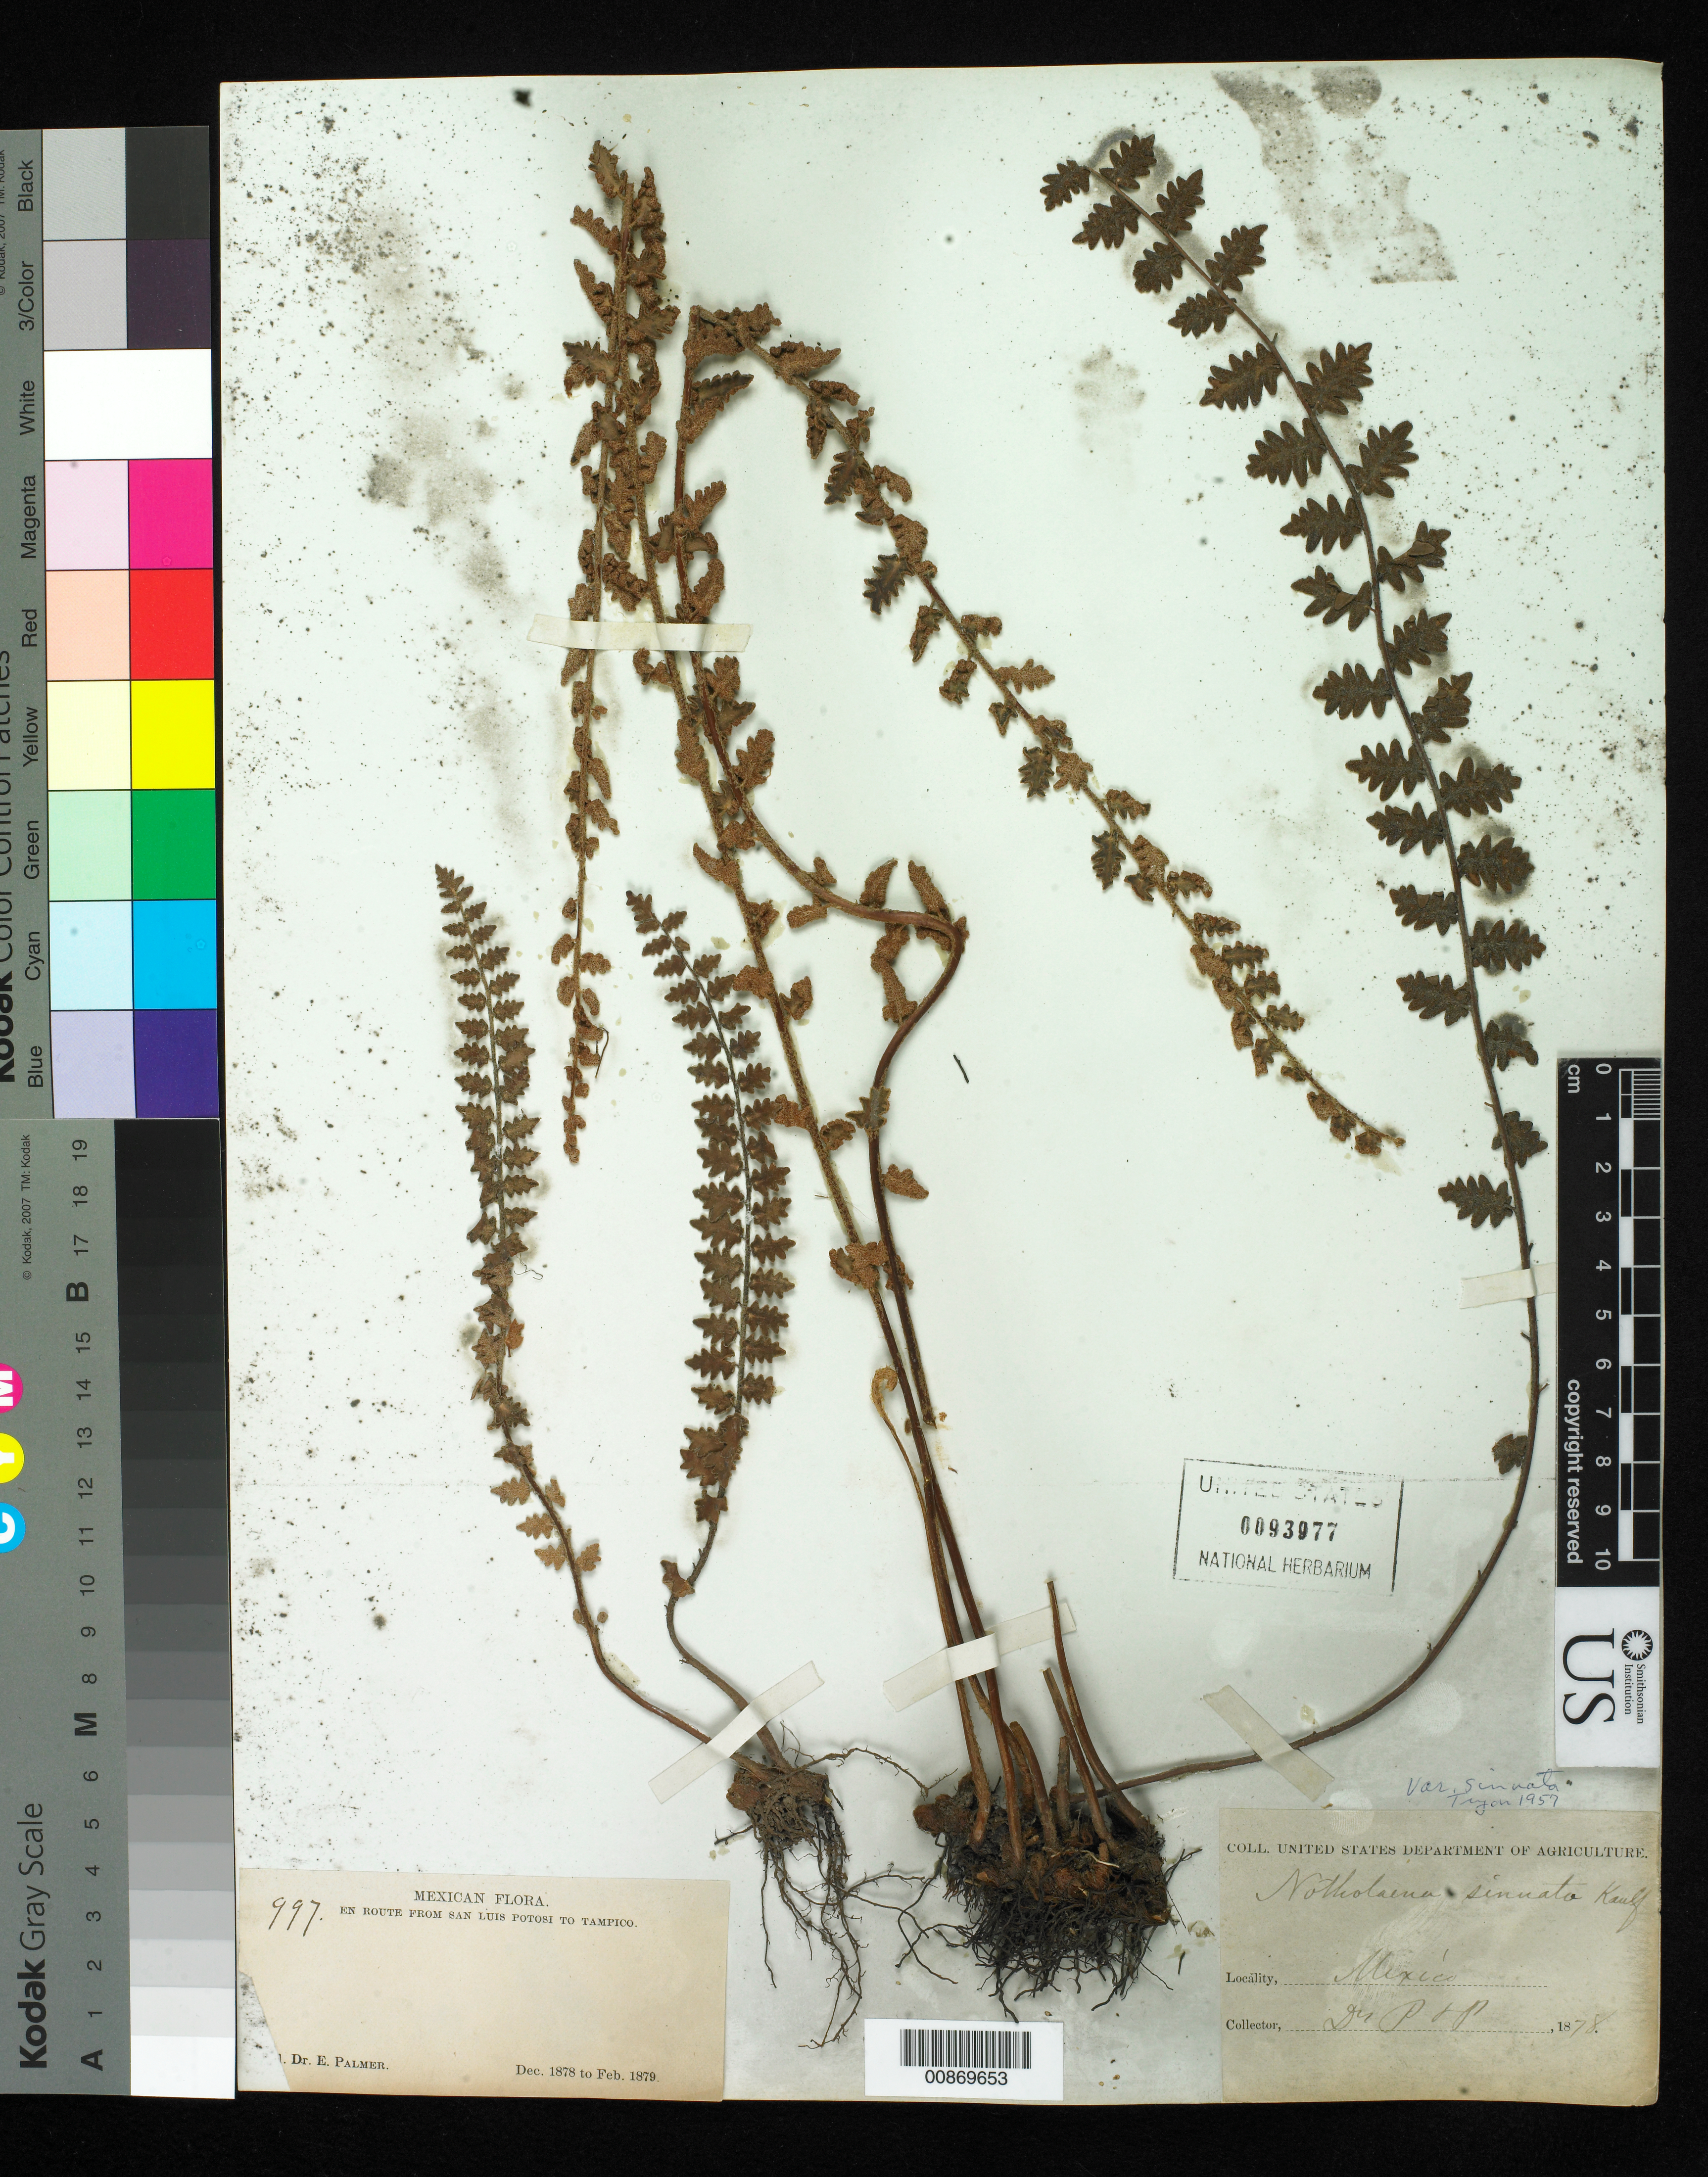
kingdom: Plantae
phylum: Tracheophyta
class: Polypodiopsida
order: Polypodiales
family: Pteridaceae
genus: Astrolepis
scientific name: Astrolepis sinuata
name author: (Lag. ex Sw.) D.M. Benham & Windham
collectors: C. C. Parry & E. Palmer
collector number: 997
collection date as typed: Dec 1878 to -- Feb 1879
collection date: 1878-12/1879-02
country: Mexico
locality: En route from San Luis Potosí to Tampico, Tamaulipas.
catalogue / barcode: US 93977